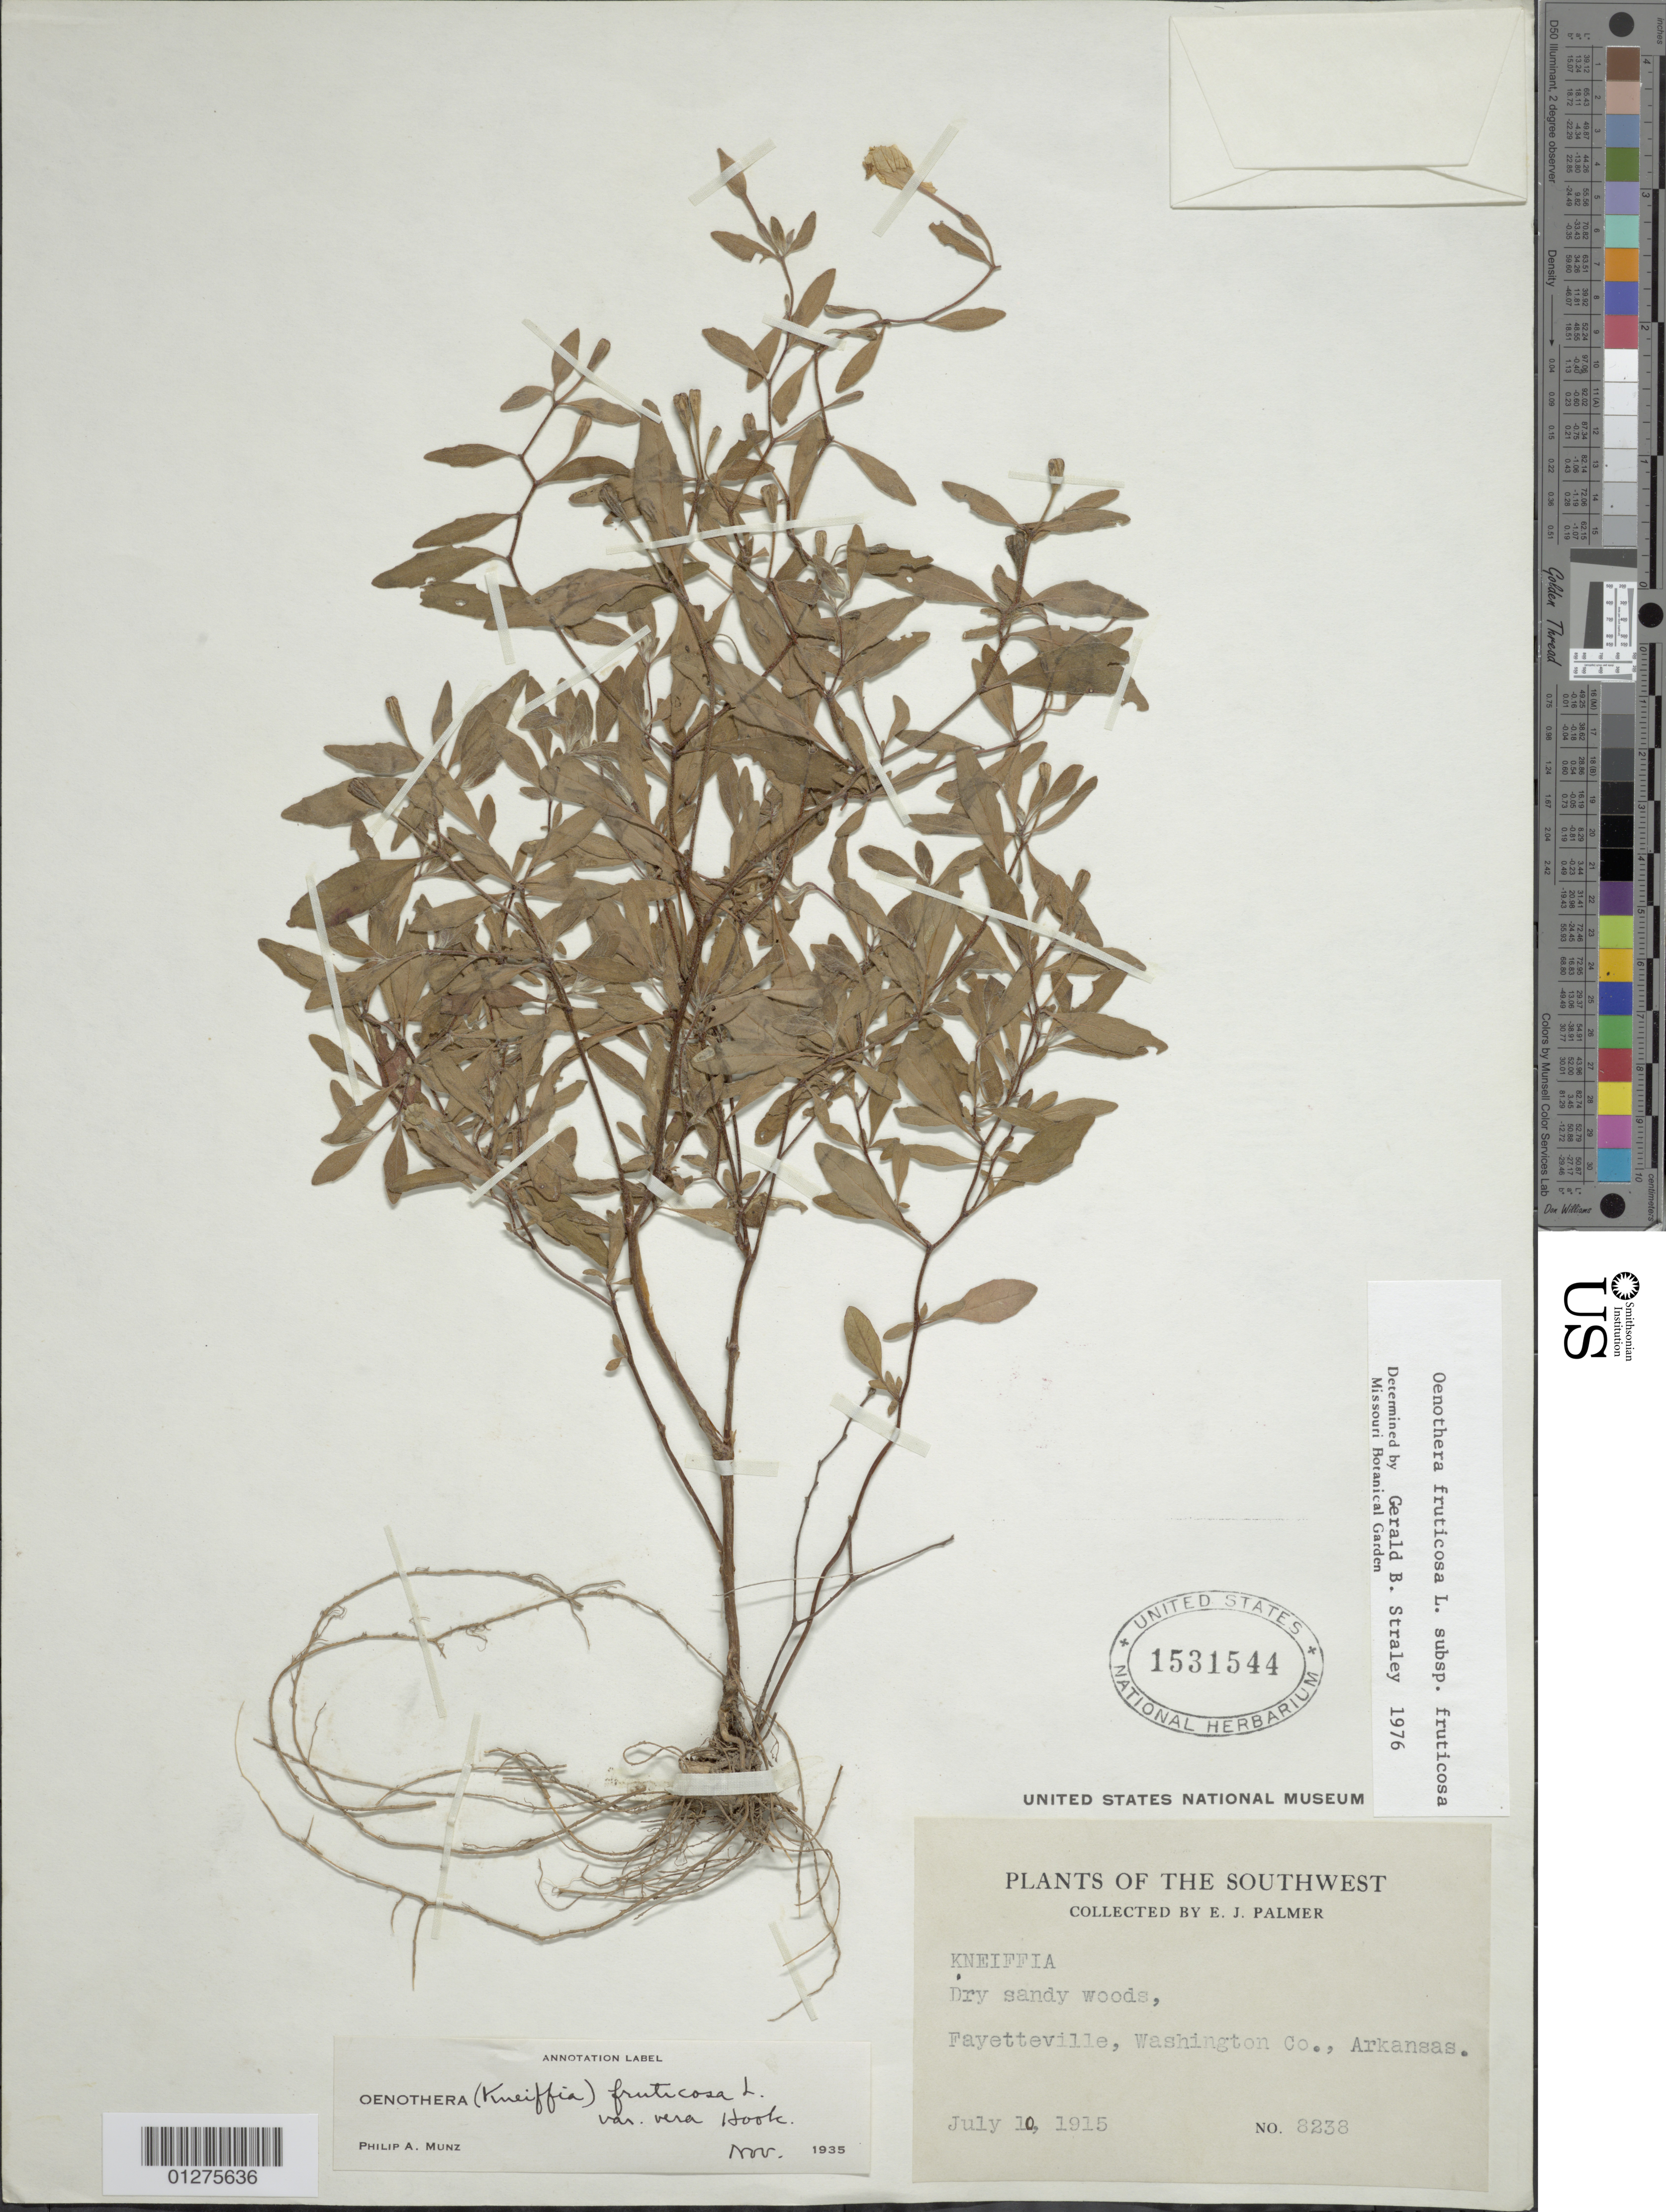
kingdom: Plantae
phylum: Tracheophyta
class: Magnoliopsida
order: Myrtales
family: Onagraceae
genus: Oenothera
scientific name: Oenothera fruticosa subsp. fruticosa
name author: L.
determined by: Straley, G. B.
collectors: E. J. Palmer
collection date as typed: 10 Jul 1915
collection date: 1915-07-10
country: United States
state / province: Arkansas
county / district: Washington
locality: Fayetteville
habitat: Dry sandy woods.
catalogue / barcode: US 1531544